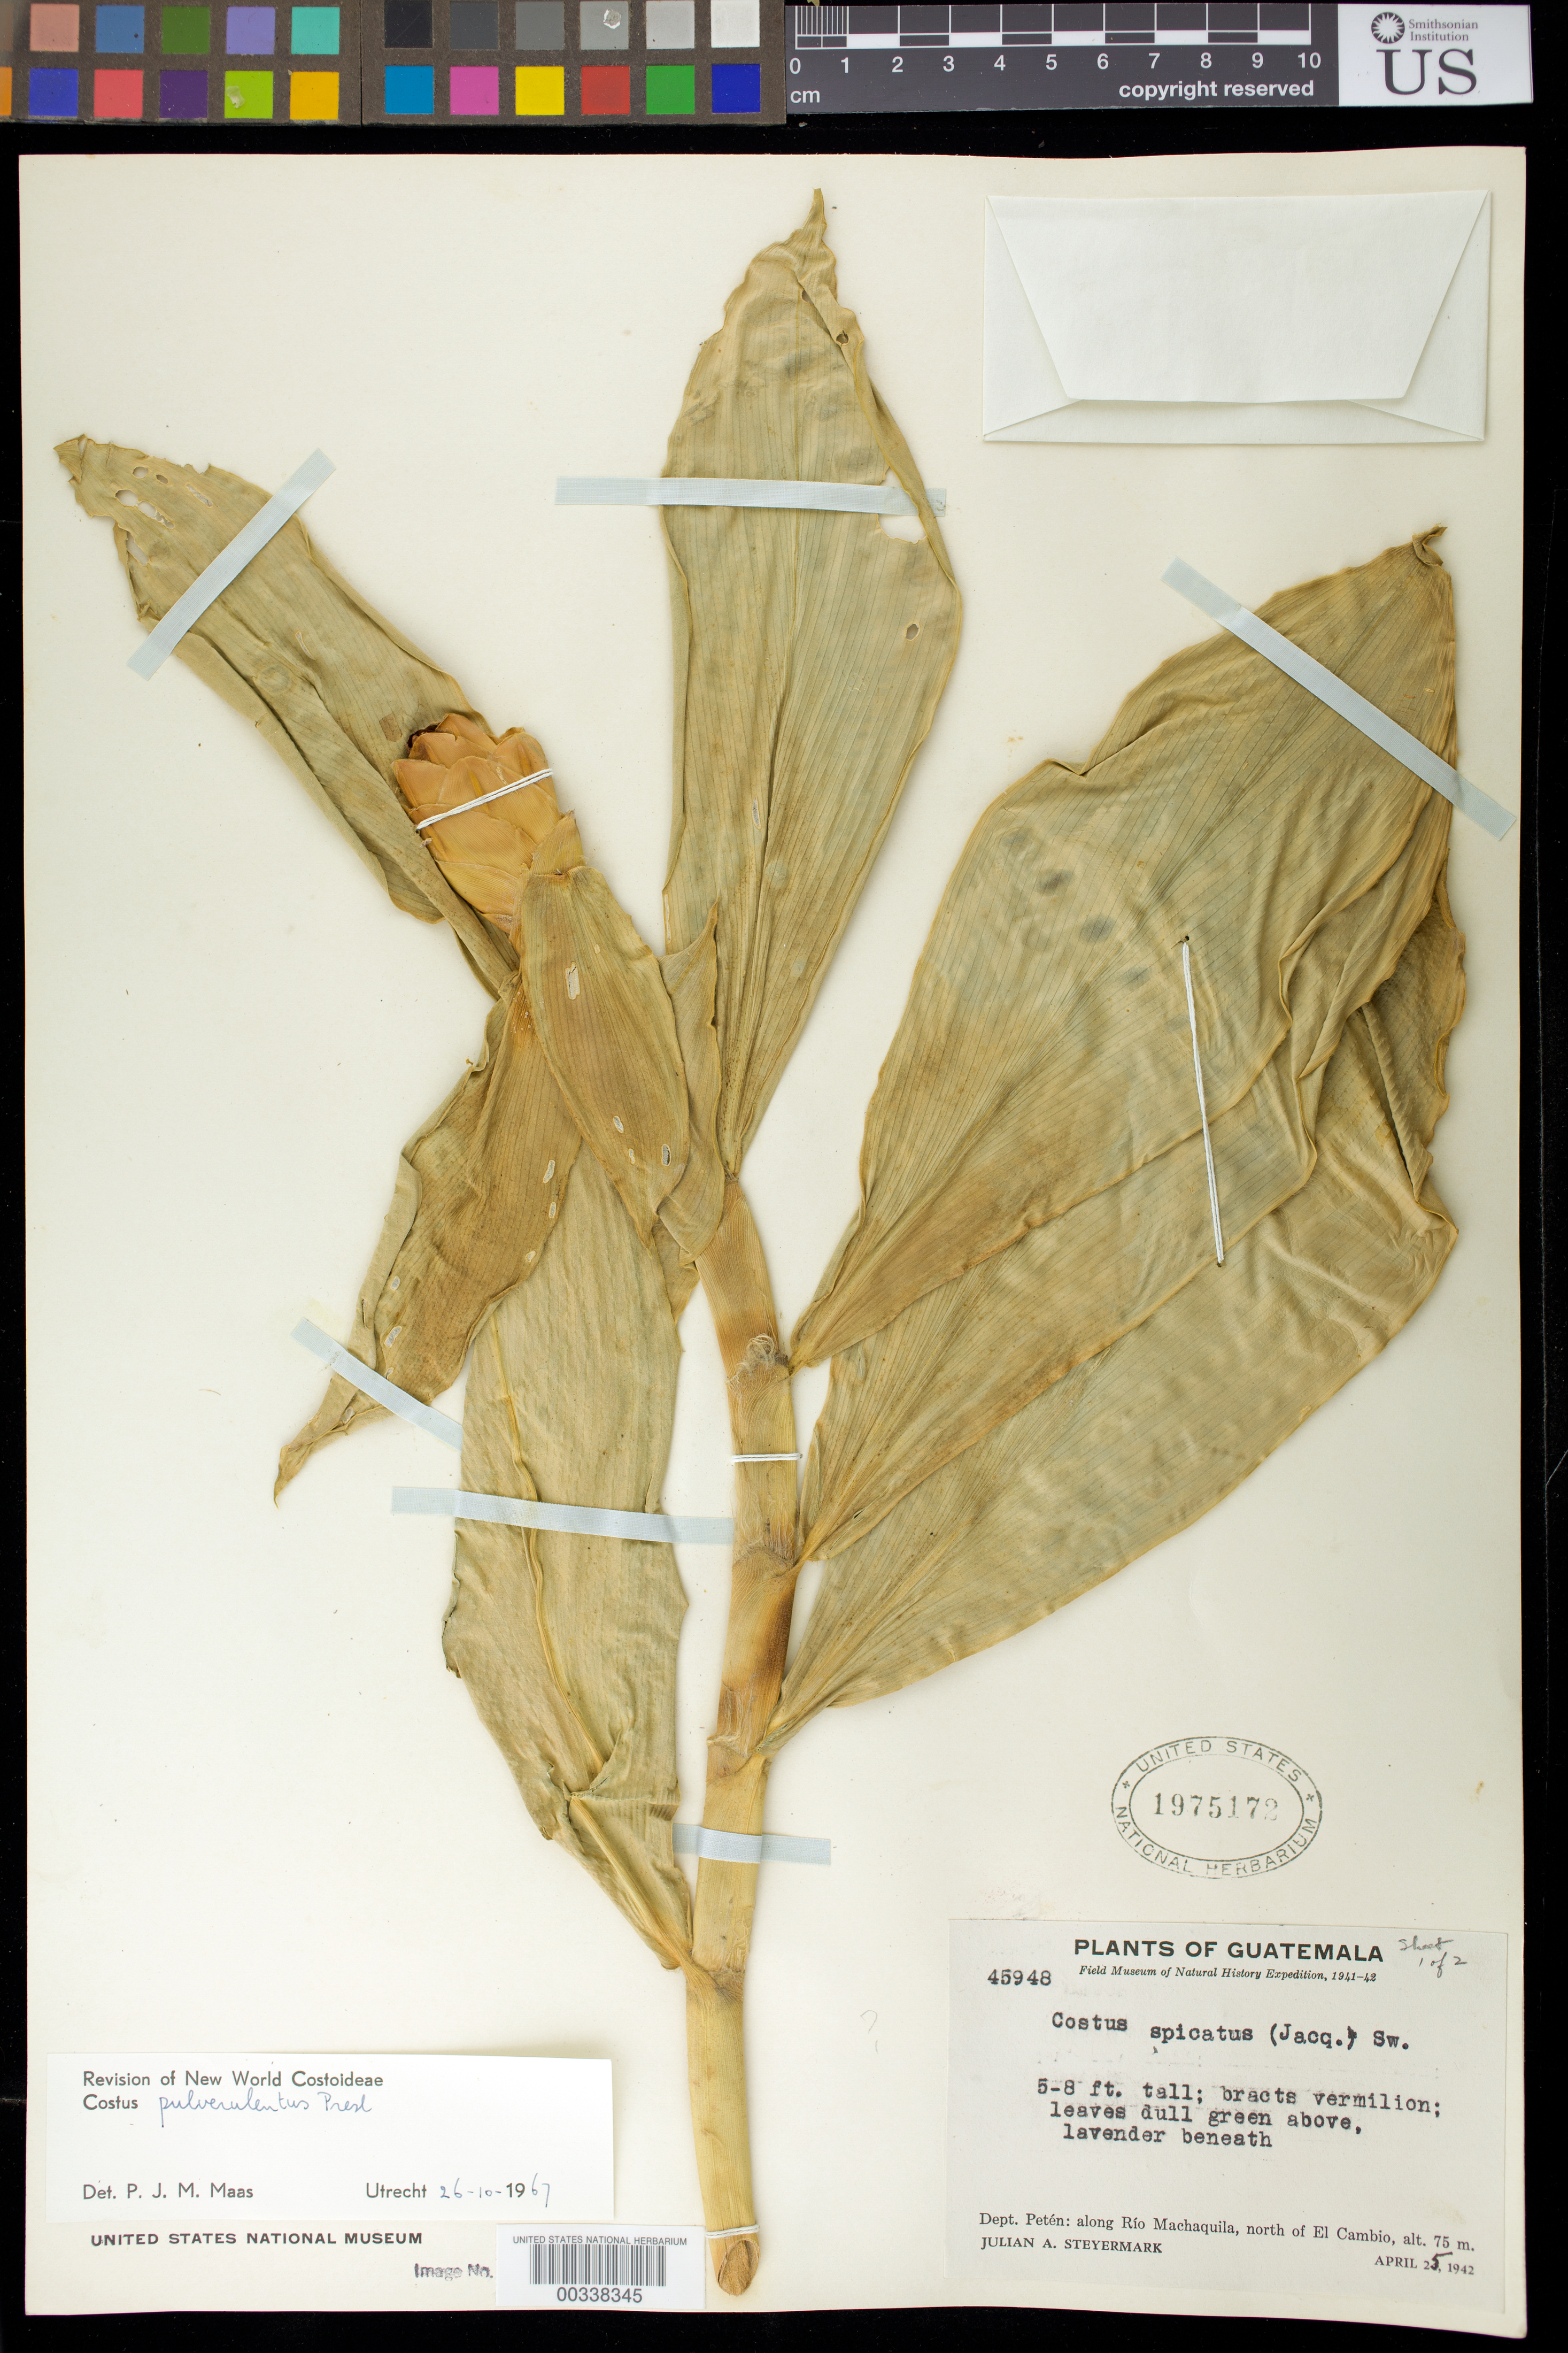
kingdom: Plantae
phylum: Tracheophyta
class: Liliopsida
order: Zingiberales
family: Costaceae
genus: Costus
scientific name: Costus pulverulentus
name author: C. Presl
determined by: Maas, Paul J. M.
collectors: J. Steyermark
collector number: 45948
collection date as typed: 25 Apr 1942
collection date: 1942-04-25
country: Guatemala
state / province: El Petén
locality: Along Rio Machaquila, N of El Cambio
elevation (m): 75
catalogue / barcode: US 1975172